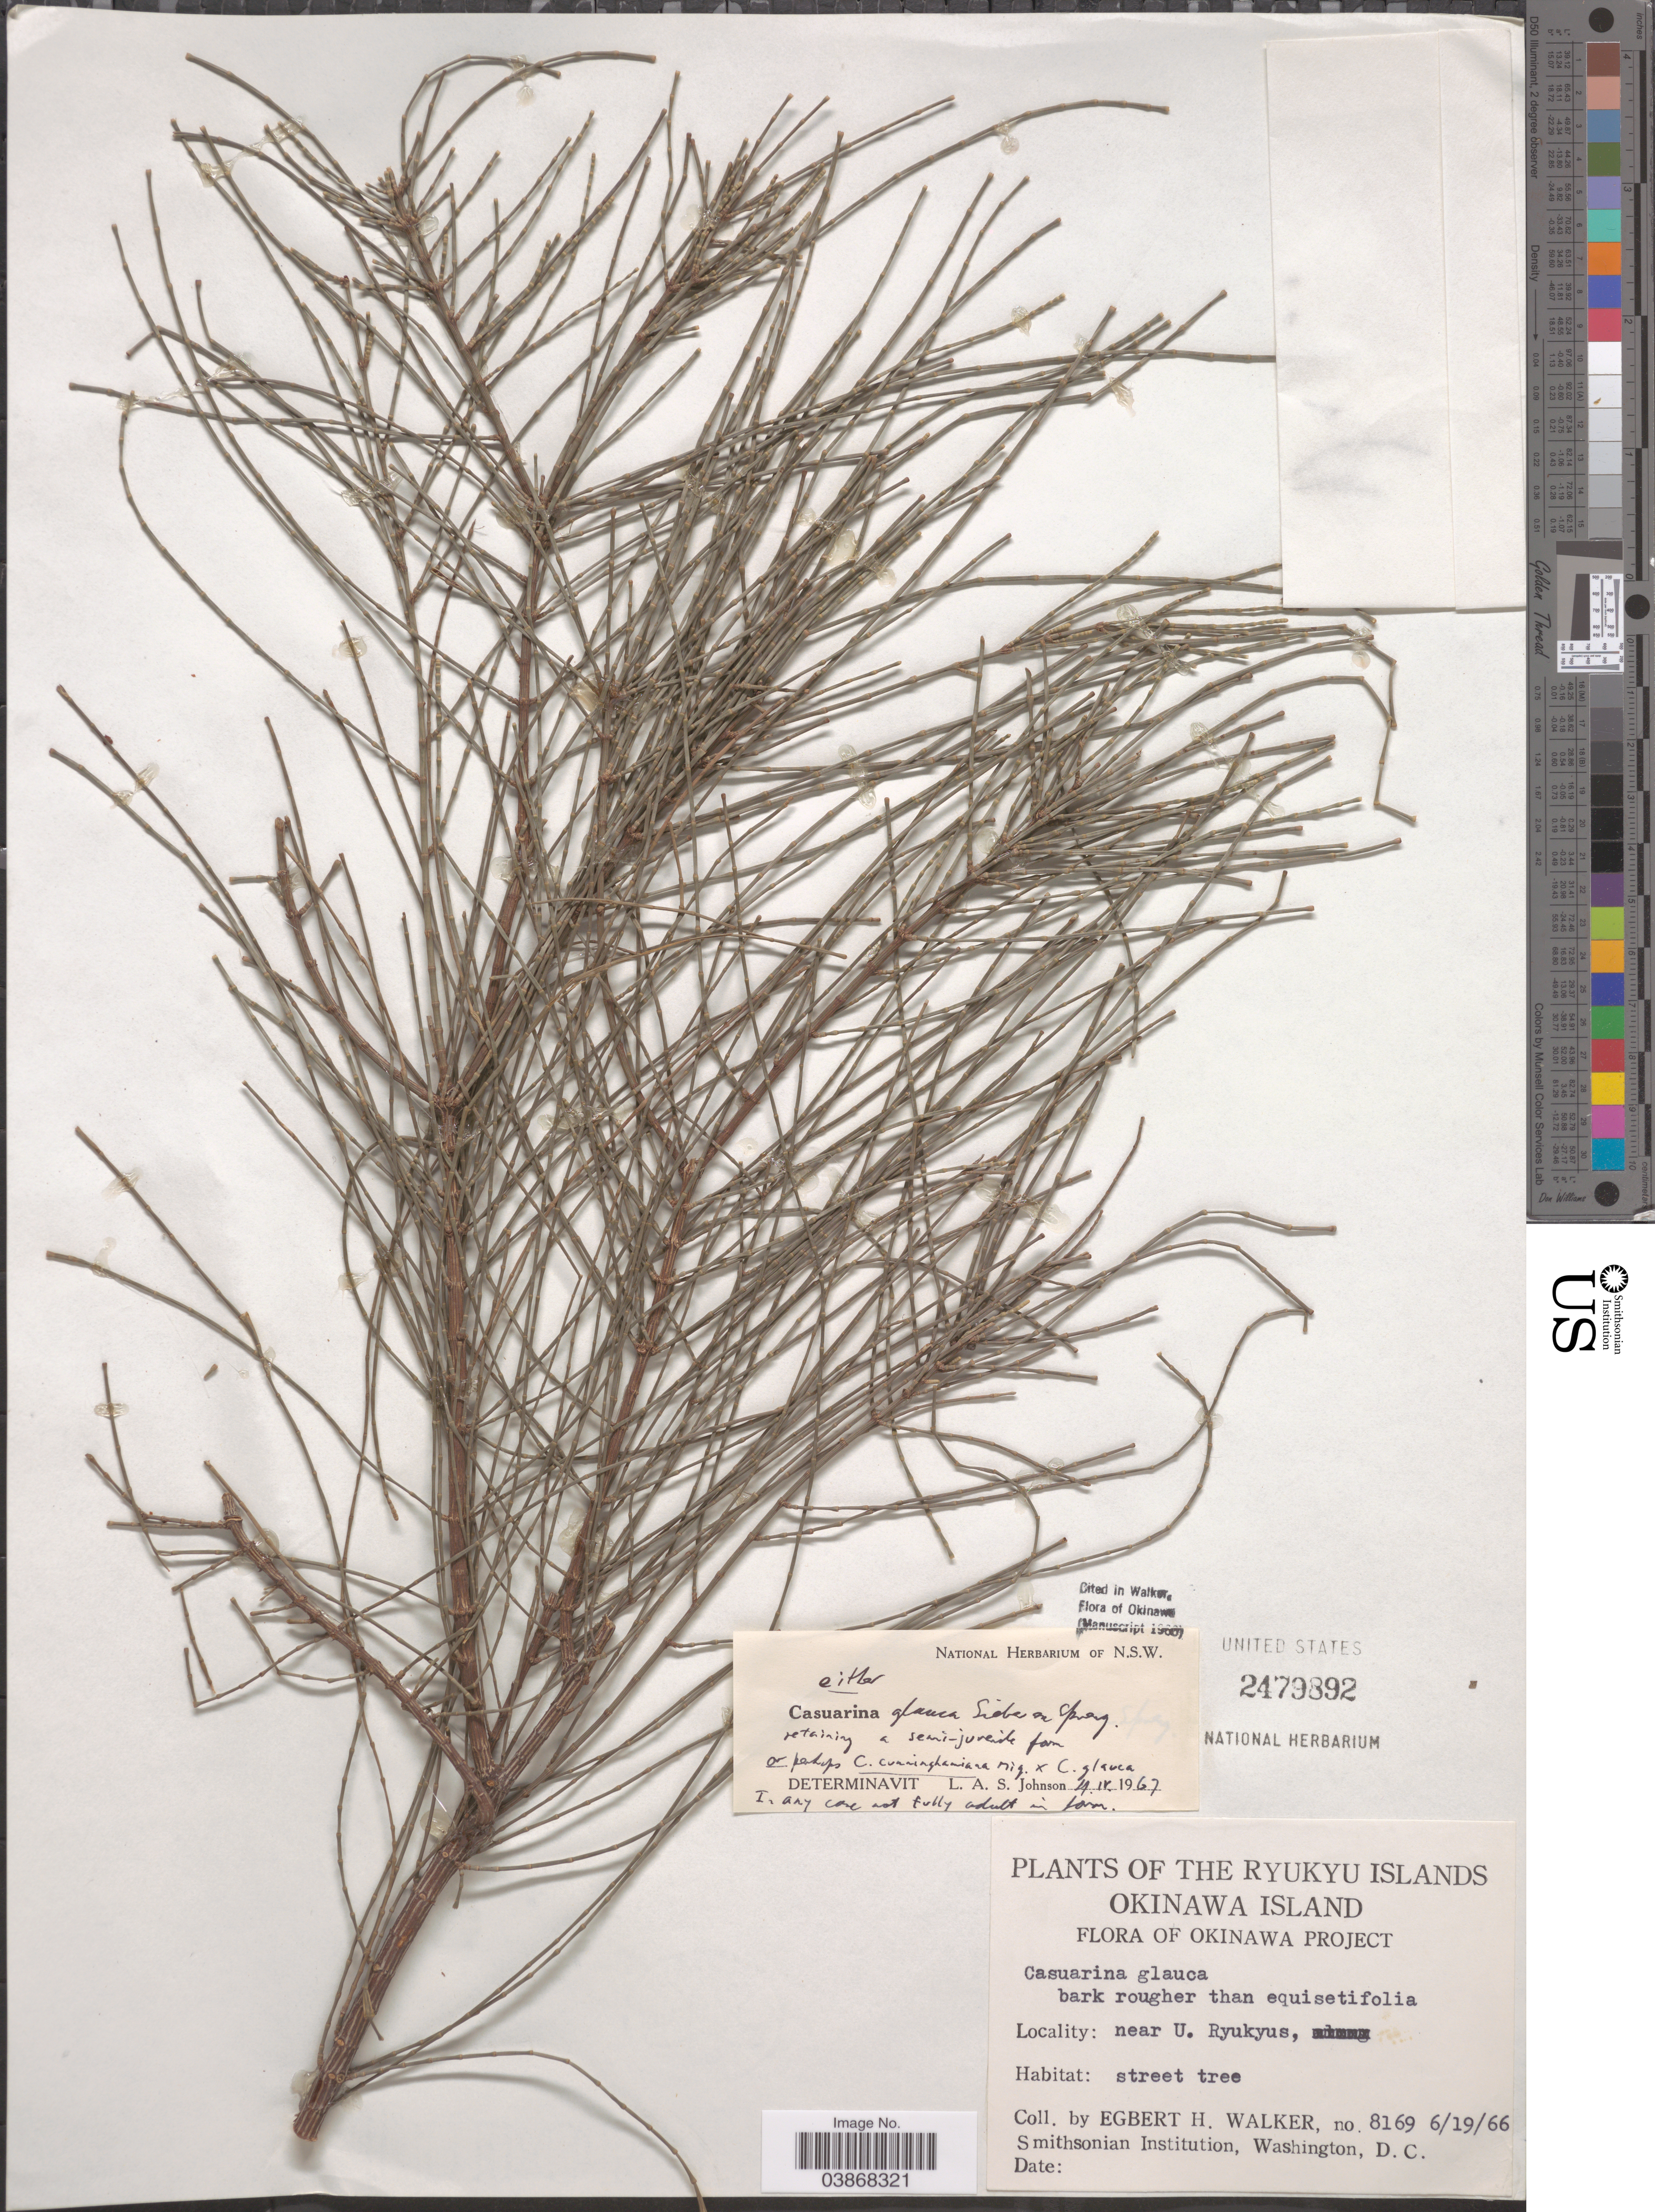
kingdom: Plantae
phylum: Tracheophyta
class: Magnoliopsida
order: Fagales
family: Casuarinaceae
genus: Casuarina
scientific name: Casuarina glauca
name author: Sieber ex Spreng.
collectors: E. H. Walker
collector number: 8169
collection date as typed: Transcribed d/m/y: 19/6/66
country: Japan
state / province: Okinawa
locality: The Ryukyu Islands. Okinawa Island. Okinawa Project. Near U. Ryukyus.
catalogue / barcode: US 2479892